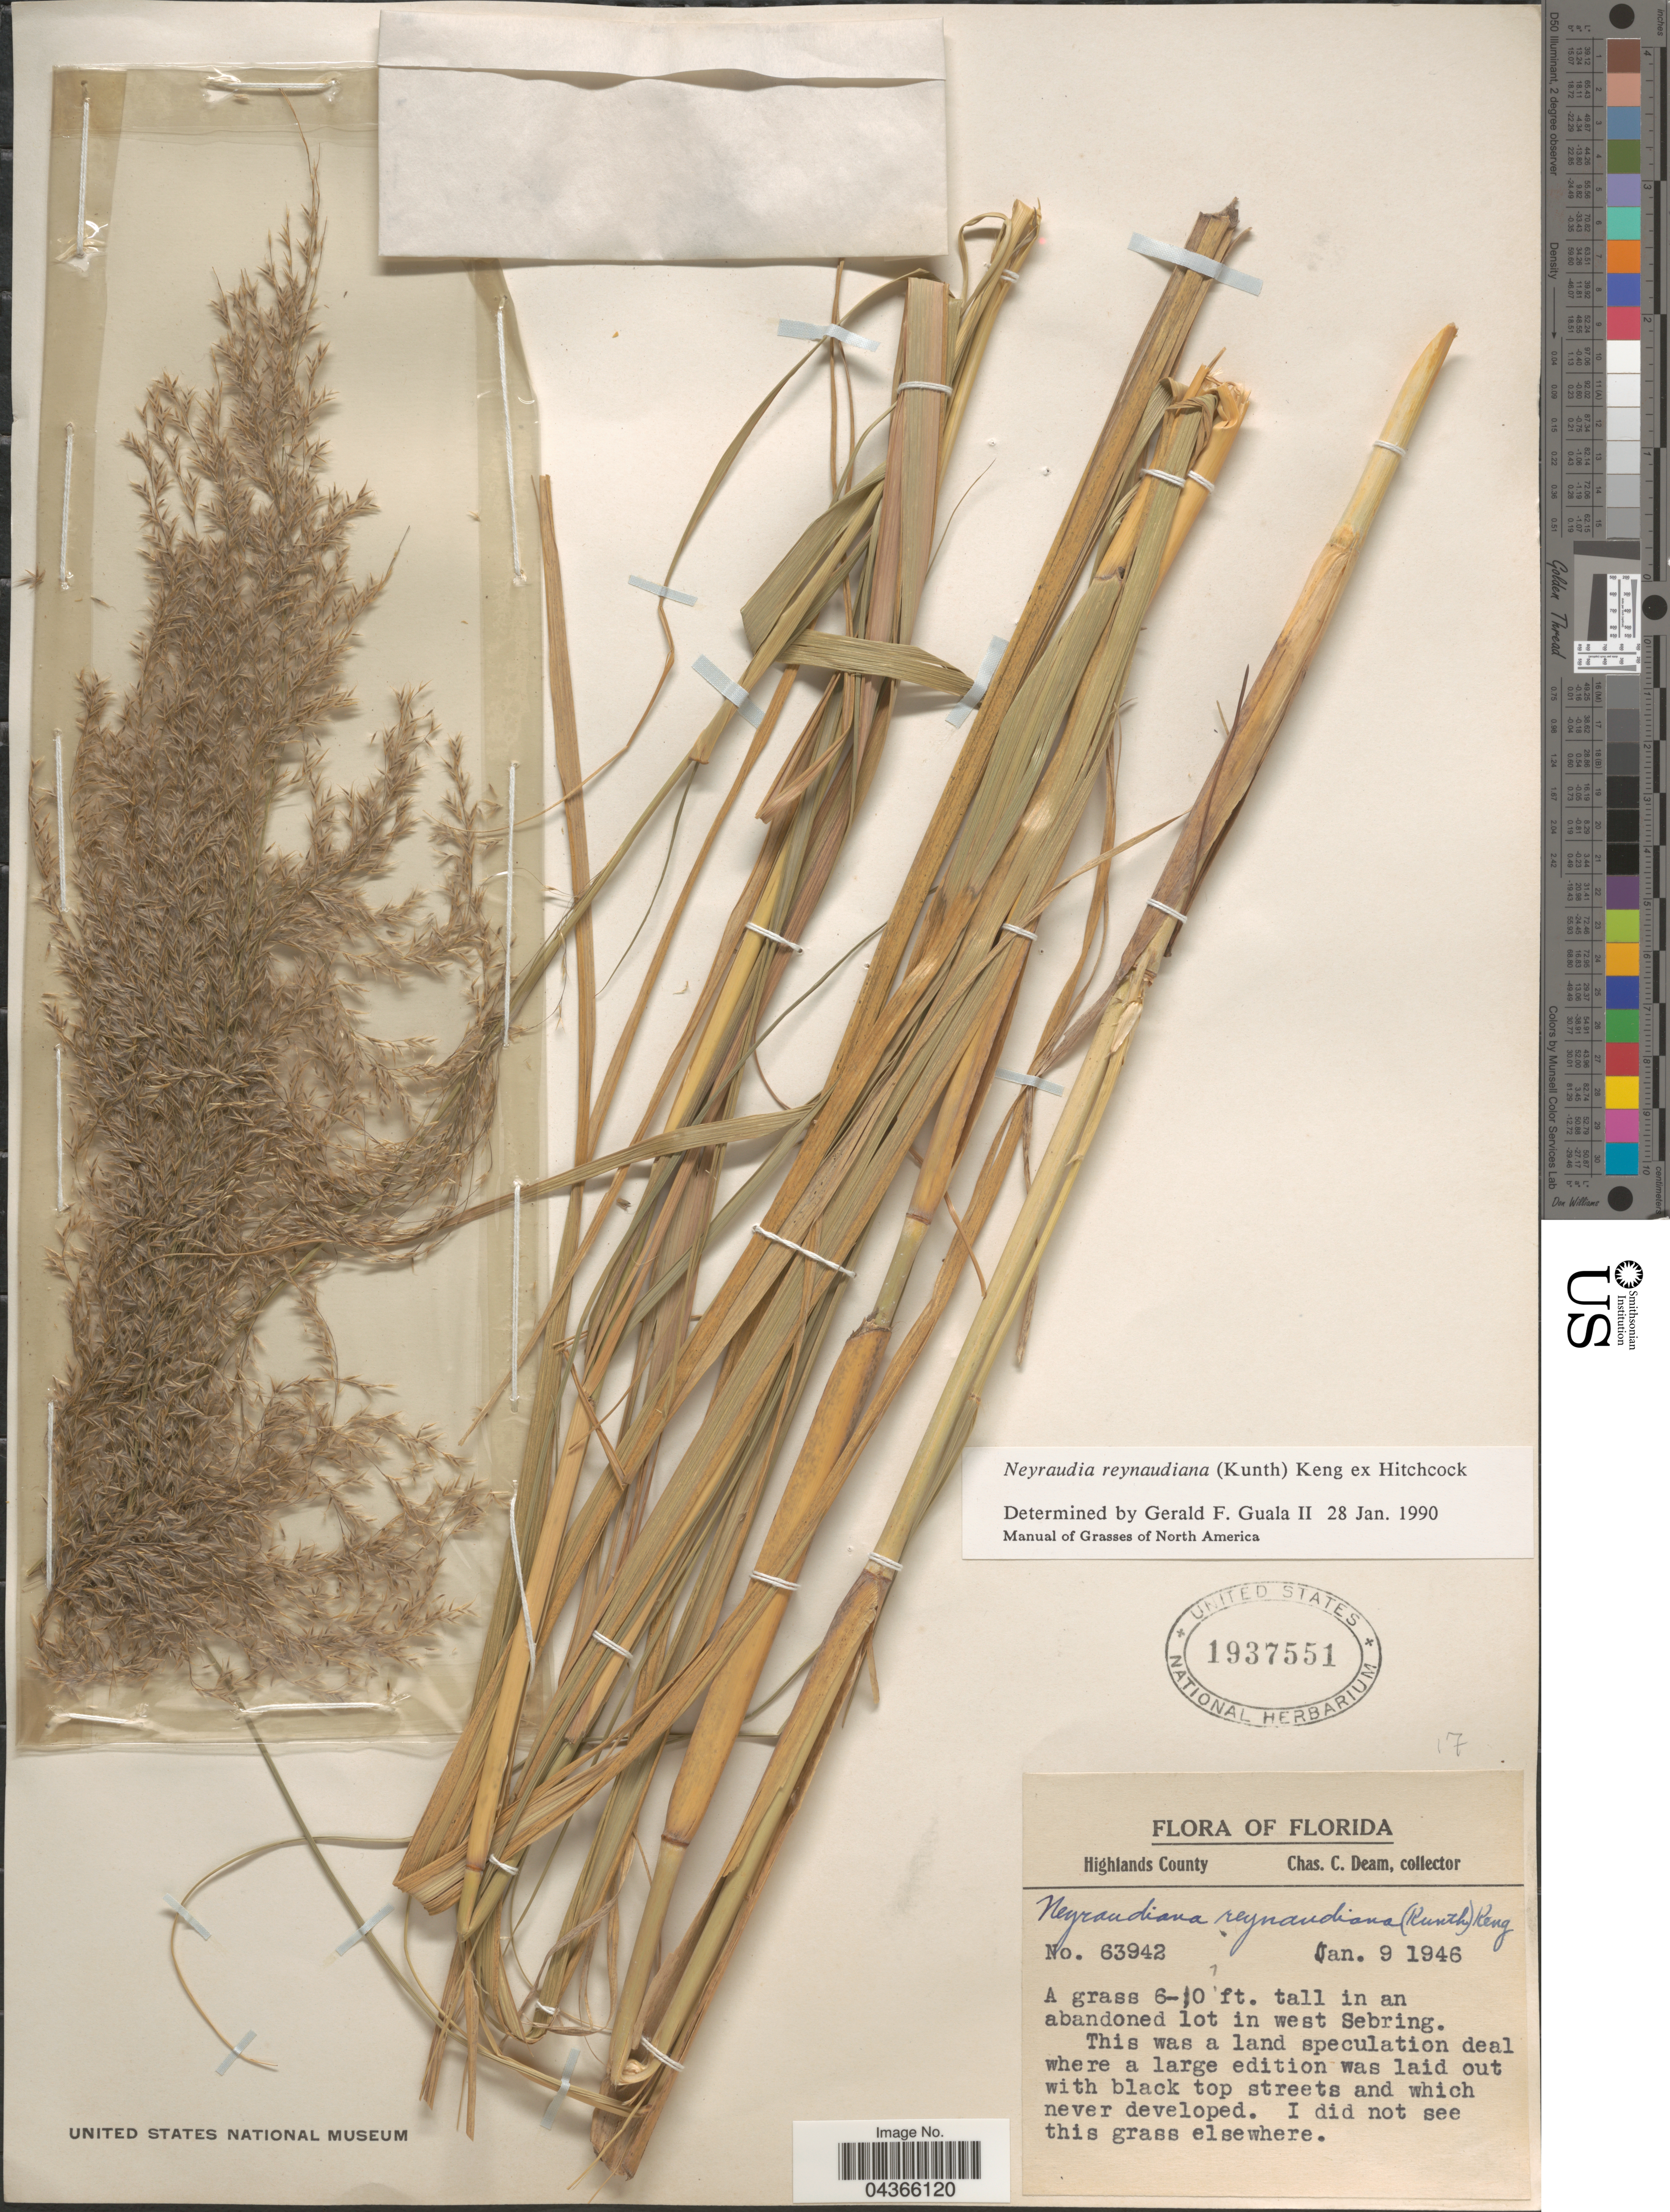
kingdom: Plantae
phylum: Tracheophyta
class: Liliopsida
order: Poales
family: Poaceae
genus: Neyraudia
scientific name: Neyraudia reynaudiana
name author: (Kunth) Keng ex Hitchc.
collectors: C. C. Deam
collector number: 63942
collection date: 1946-01-09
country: United States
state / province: Florida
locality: Highlands County. In an abandoned lot in west Sebring.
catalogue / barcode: US 1937551